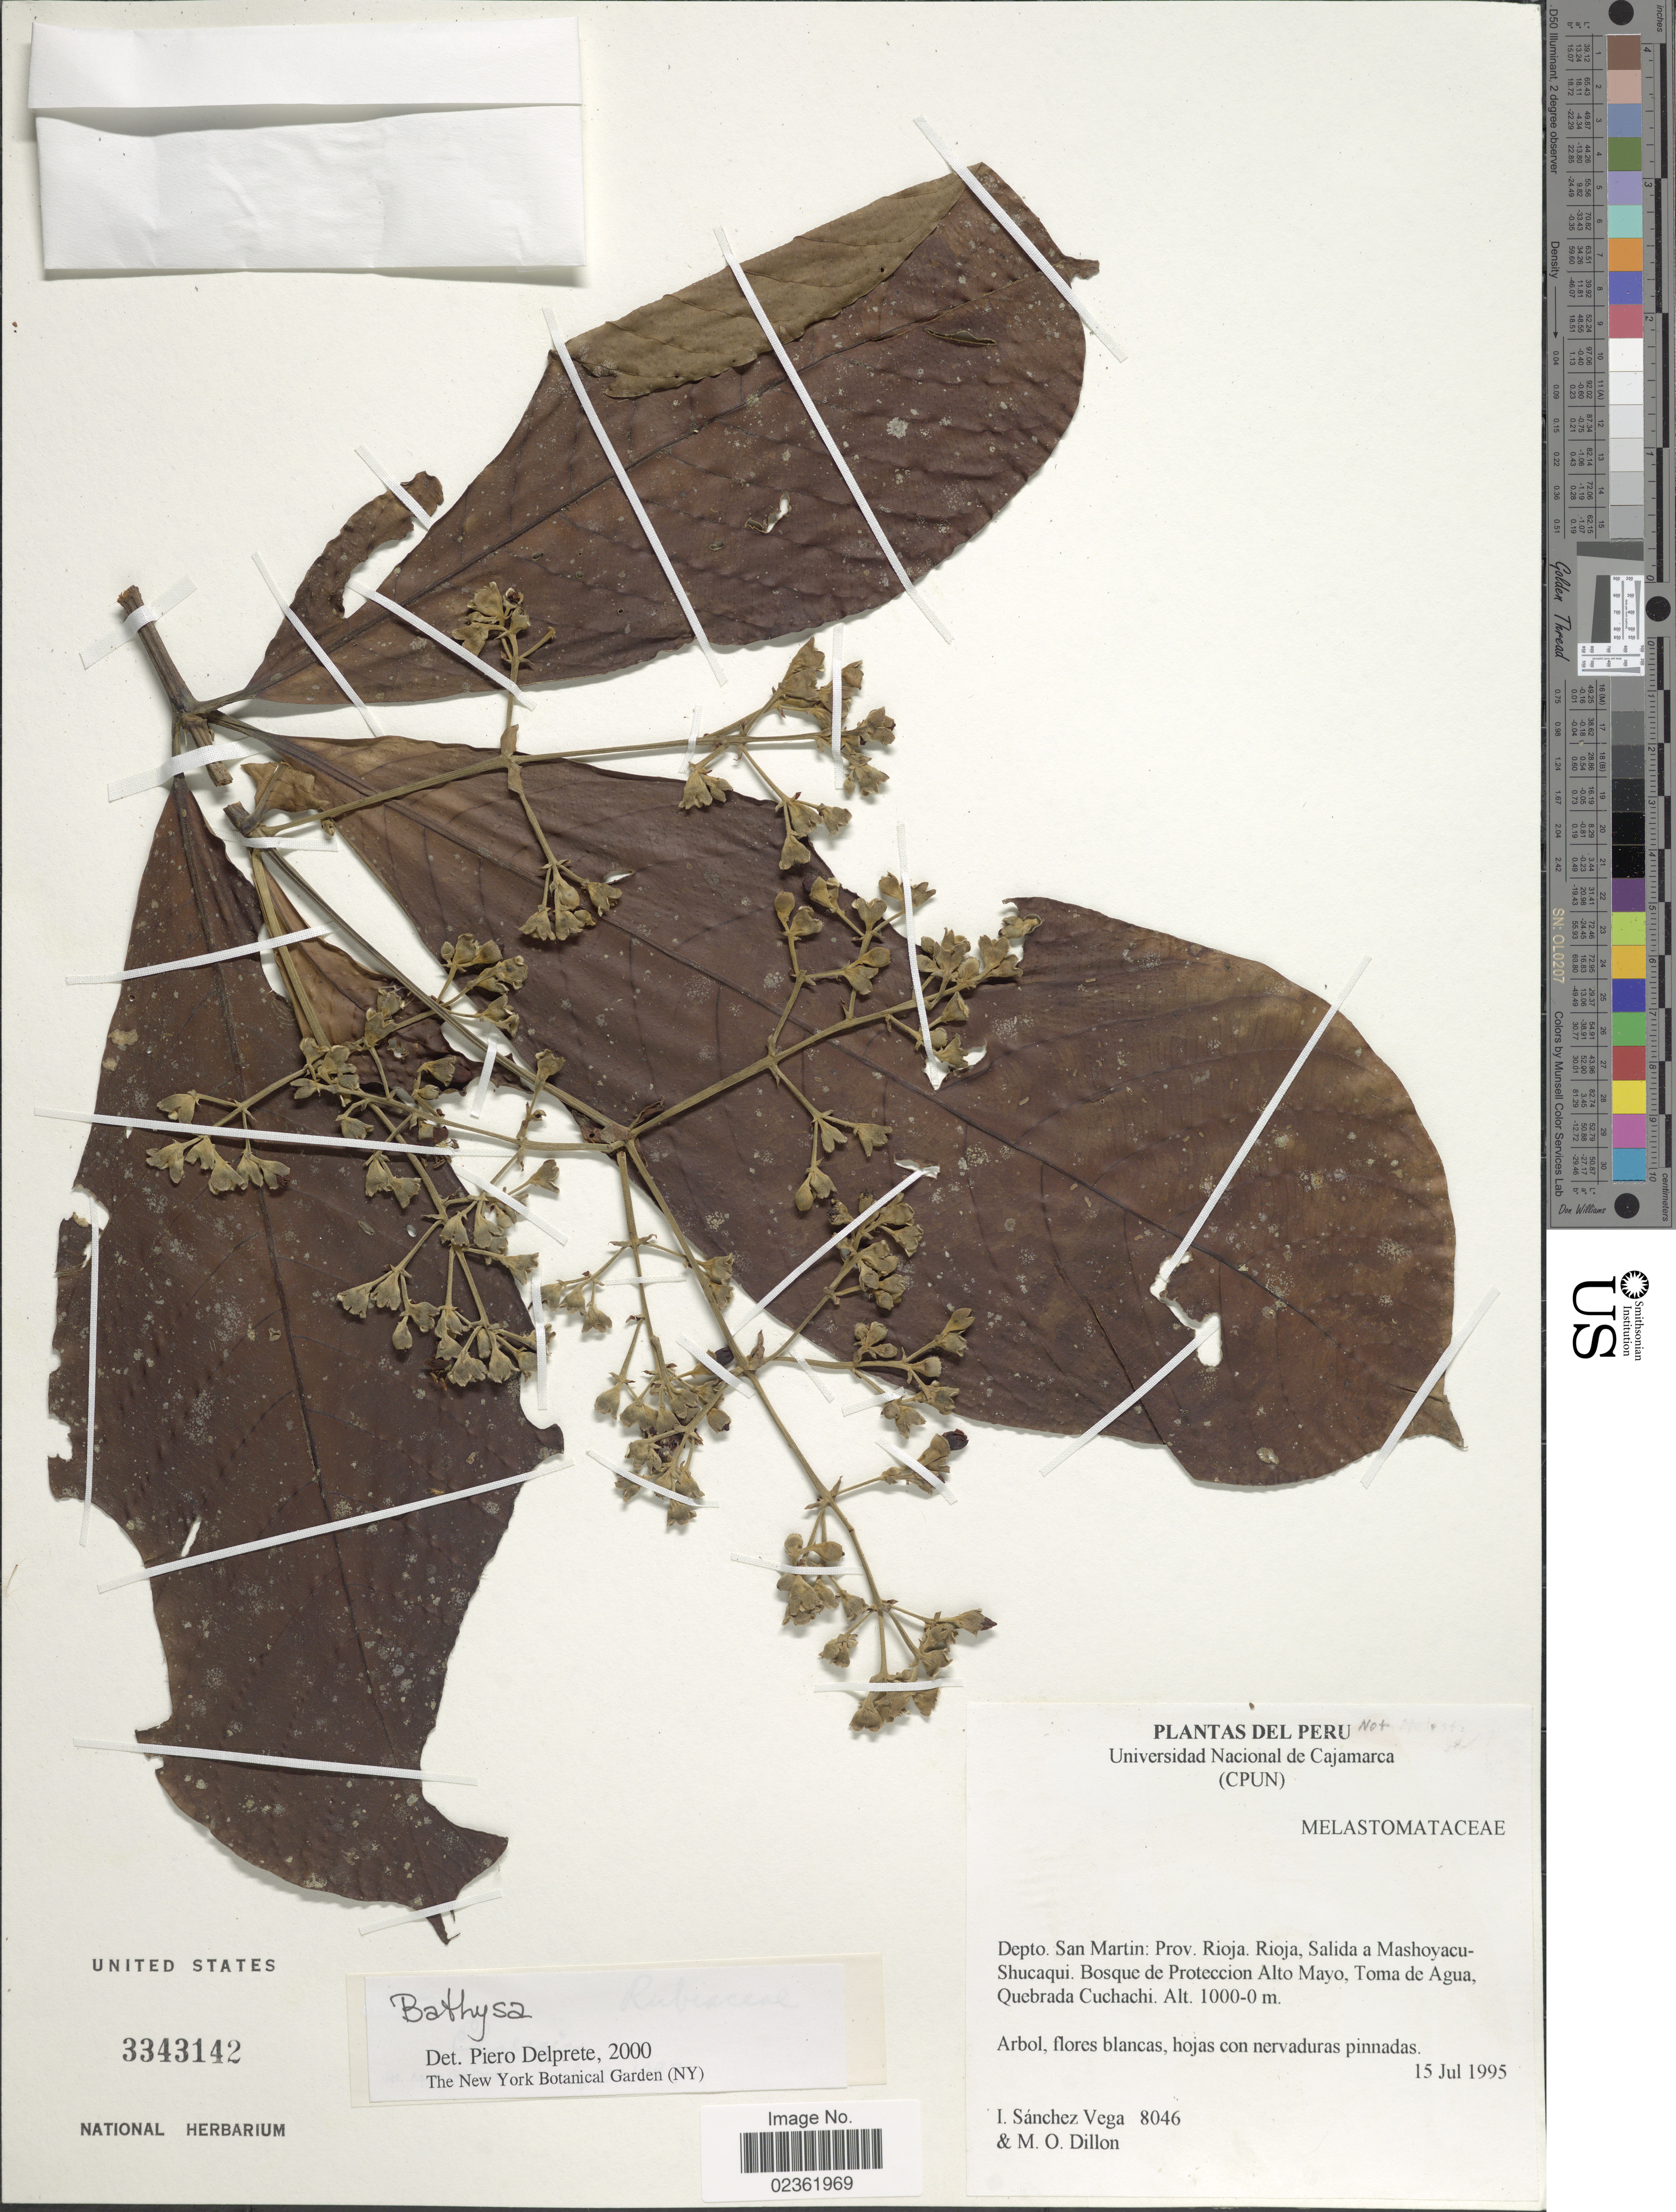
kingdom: Plantae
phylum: Tracheophyta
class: Magnoliopsida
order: Gentianales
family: Rubiaceae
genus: Bathysa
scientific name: Bathysa sp.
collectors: I. Sánchez Vega & M. O. Dillon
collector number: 8046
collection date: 1995-07-15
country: Peru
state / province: San Martín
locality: Prov. Rioja, Salida a Mashoyacu-Shucaqui, Bosque Proteccion Alto Mayo, Tomas de Agua, Quebrada Cuchachi.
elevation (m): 0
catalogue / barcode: US 3343142